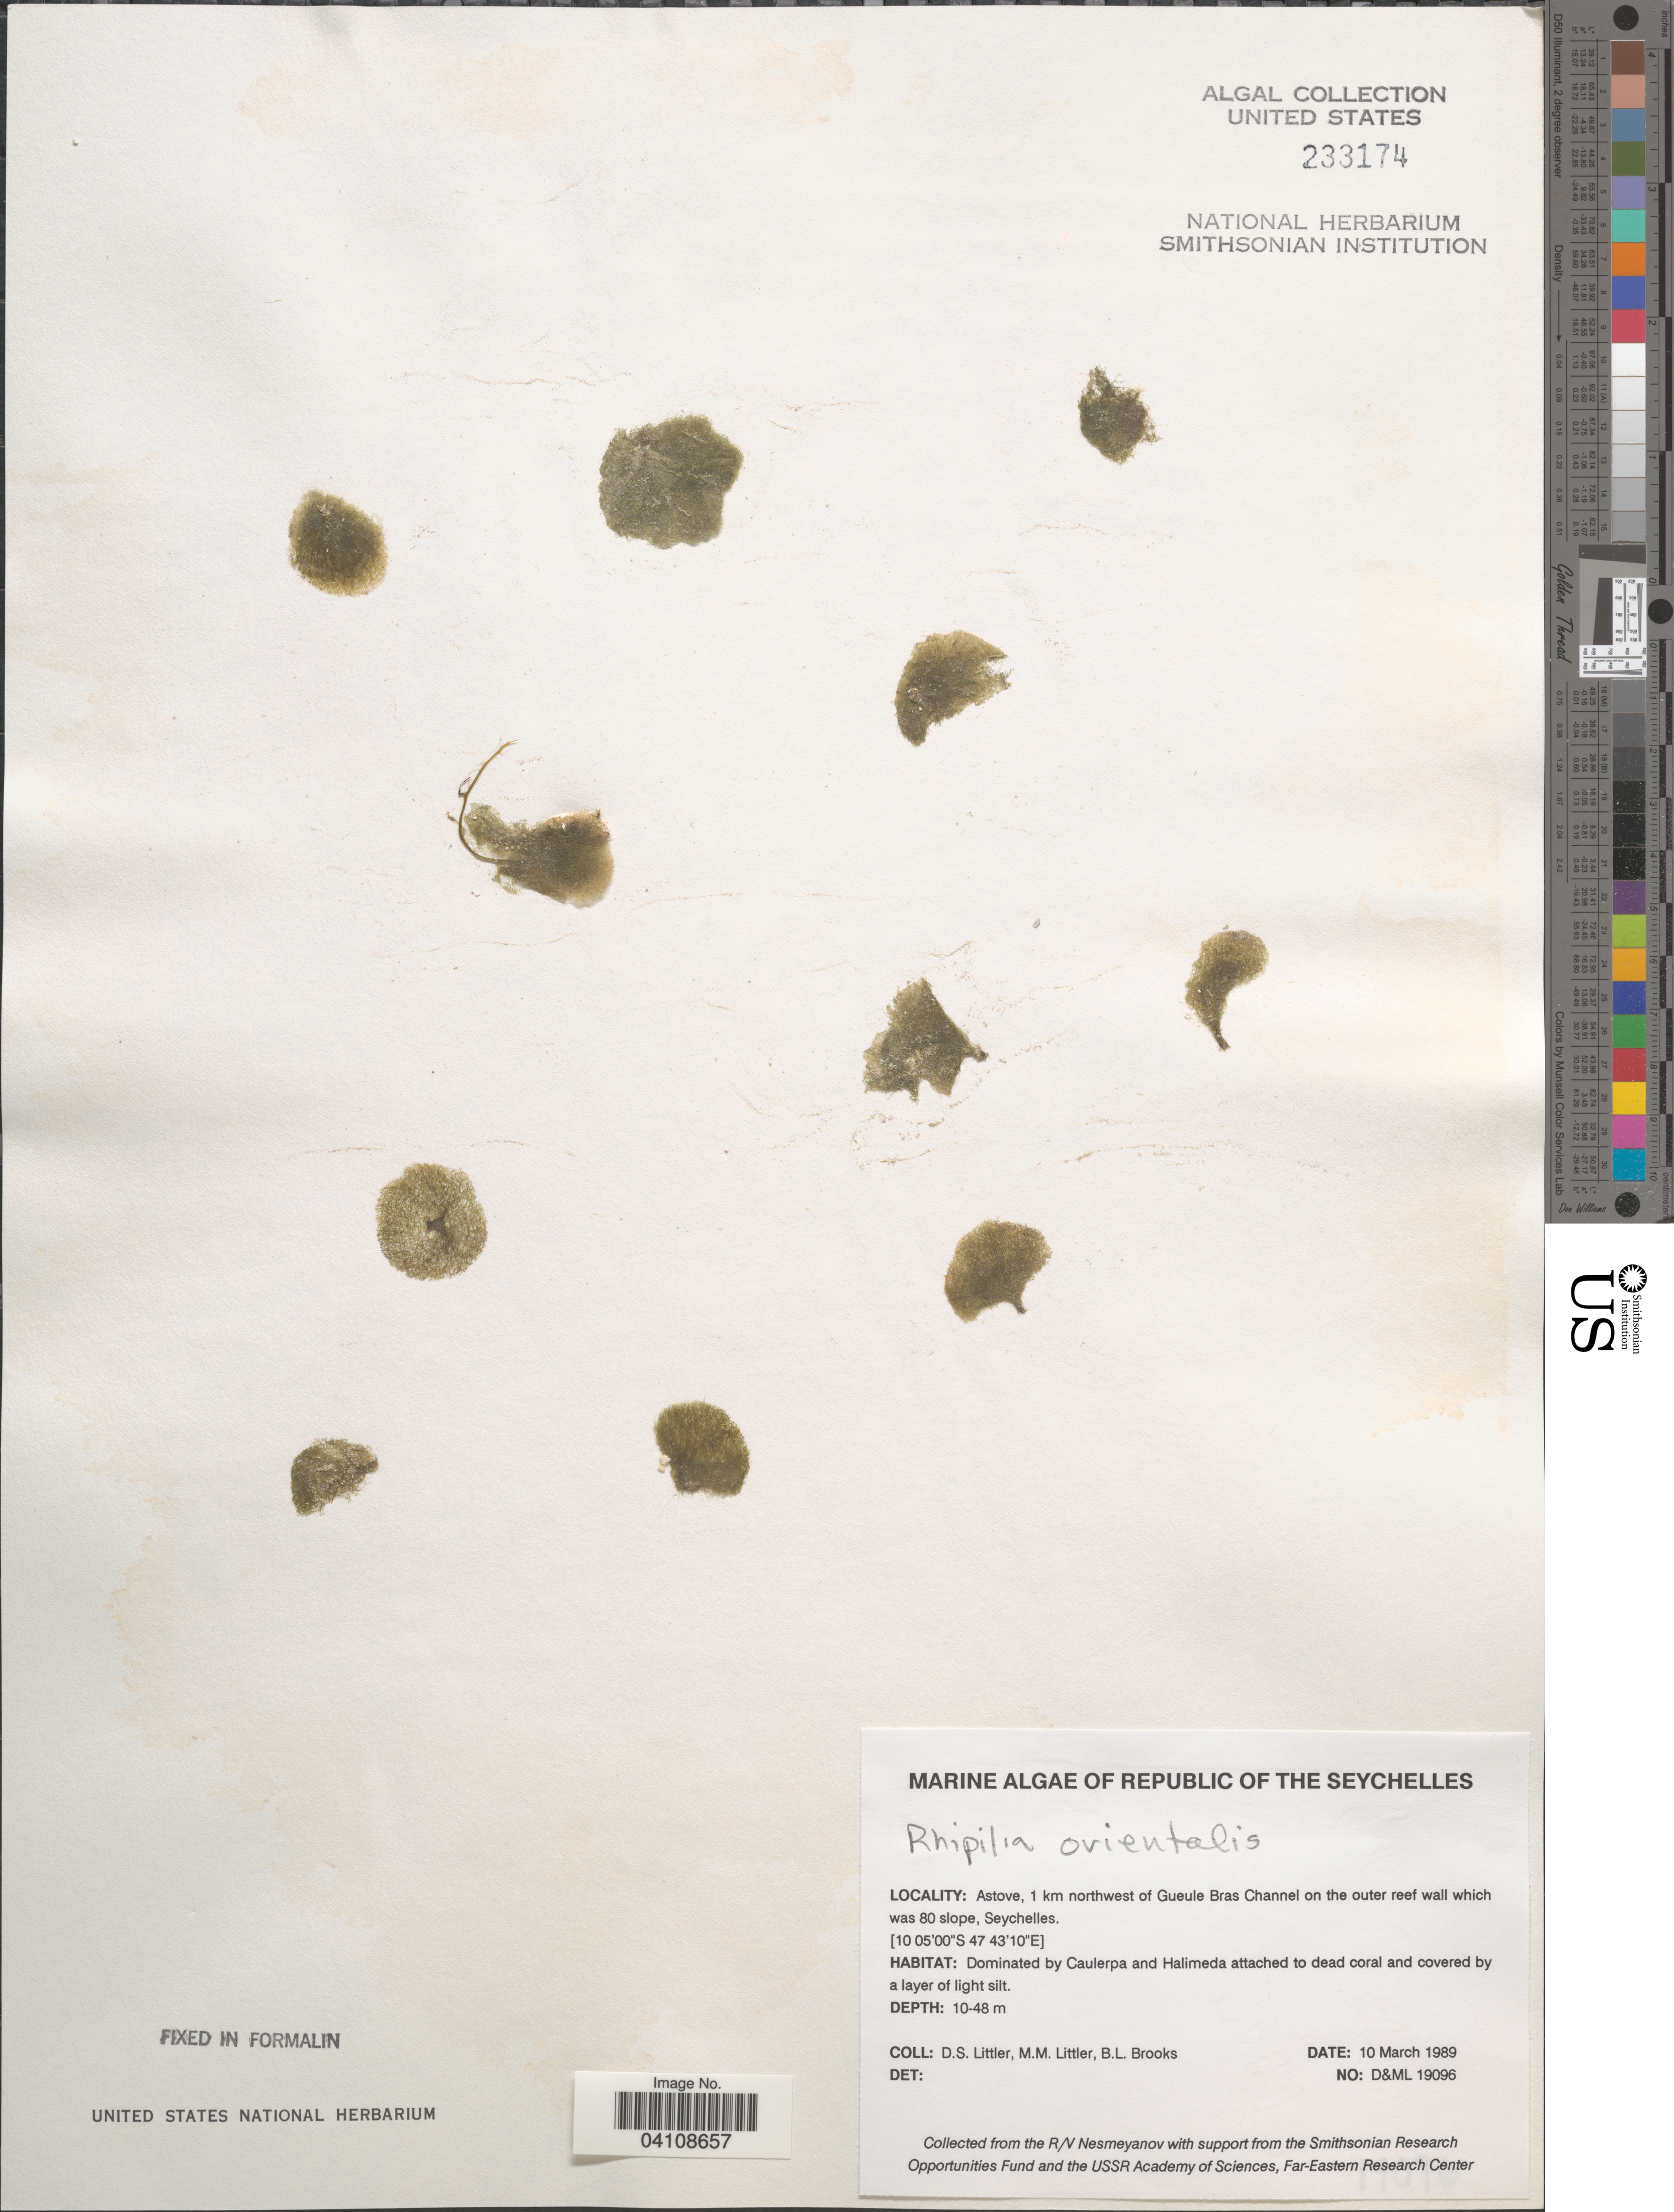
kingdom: Plantae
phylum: Chlorophyta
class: Ulvophyceae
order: Bryopsidales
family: Halimedaceae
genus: Kraftalia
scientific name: Kraftalia orientalis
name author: (A. Gepp & E. Gepp) Lagourgue & Payri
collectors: D. S. Littler & B. Brooks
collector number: D&ML19096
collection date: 1989-03-10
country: Seychelles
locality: Republic of The Seychelles. Astove, 1 km northwest of Gueule Bras Channel on the outer reef wall which was 80 slope.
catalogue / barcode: US 233174